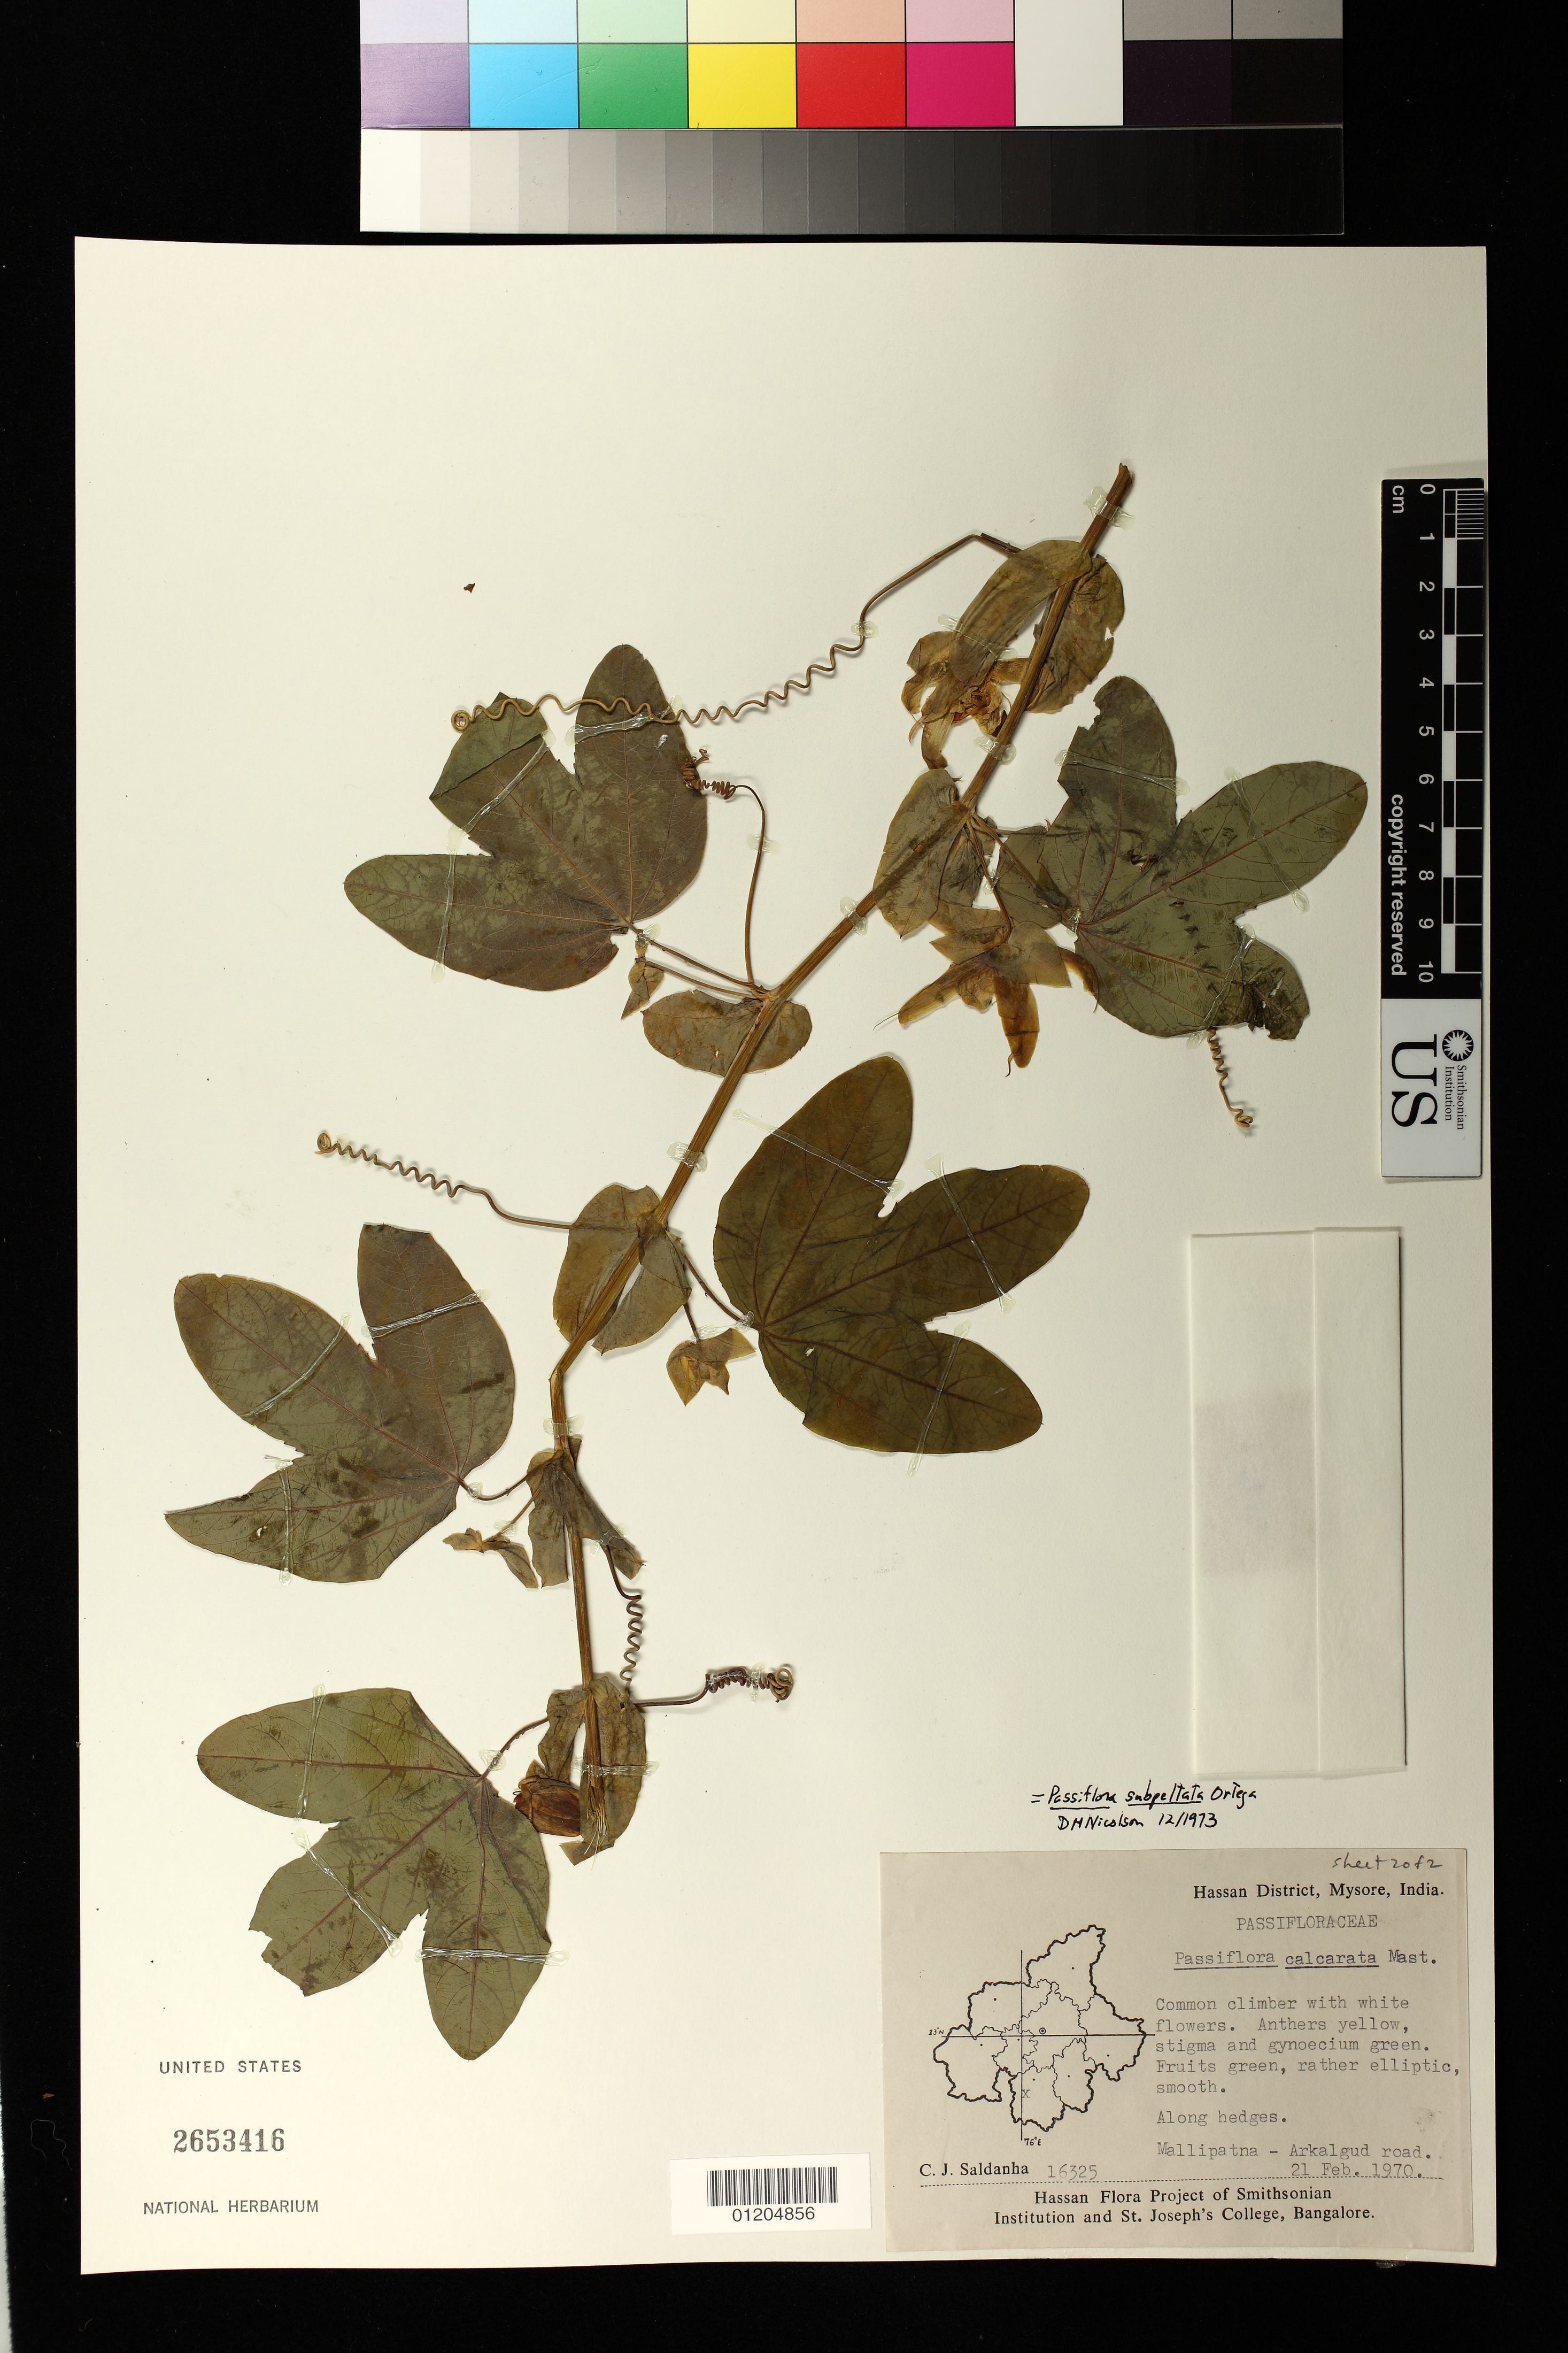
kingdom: Plantae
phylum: Tracheophyta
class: Magnoliopsida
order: Malpighiales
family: Passifloraceae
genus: Passiflora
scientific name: Passiflora subpeltata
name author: Ortega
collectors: C. J. Saldanha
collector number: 16325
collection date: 1970-02-21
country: India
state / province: Karnataka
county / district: Hassan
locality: Mysore, Mallipatna - Arkalgud road.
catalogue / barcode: US 2653416